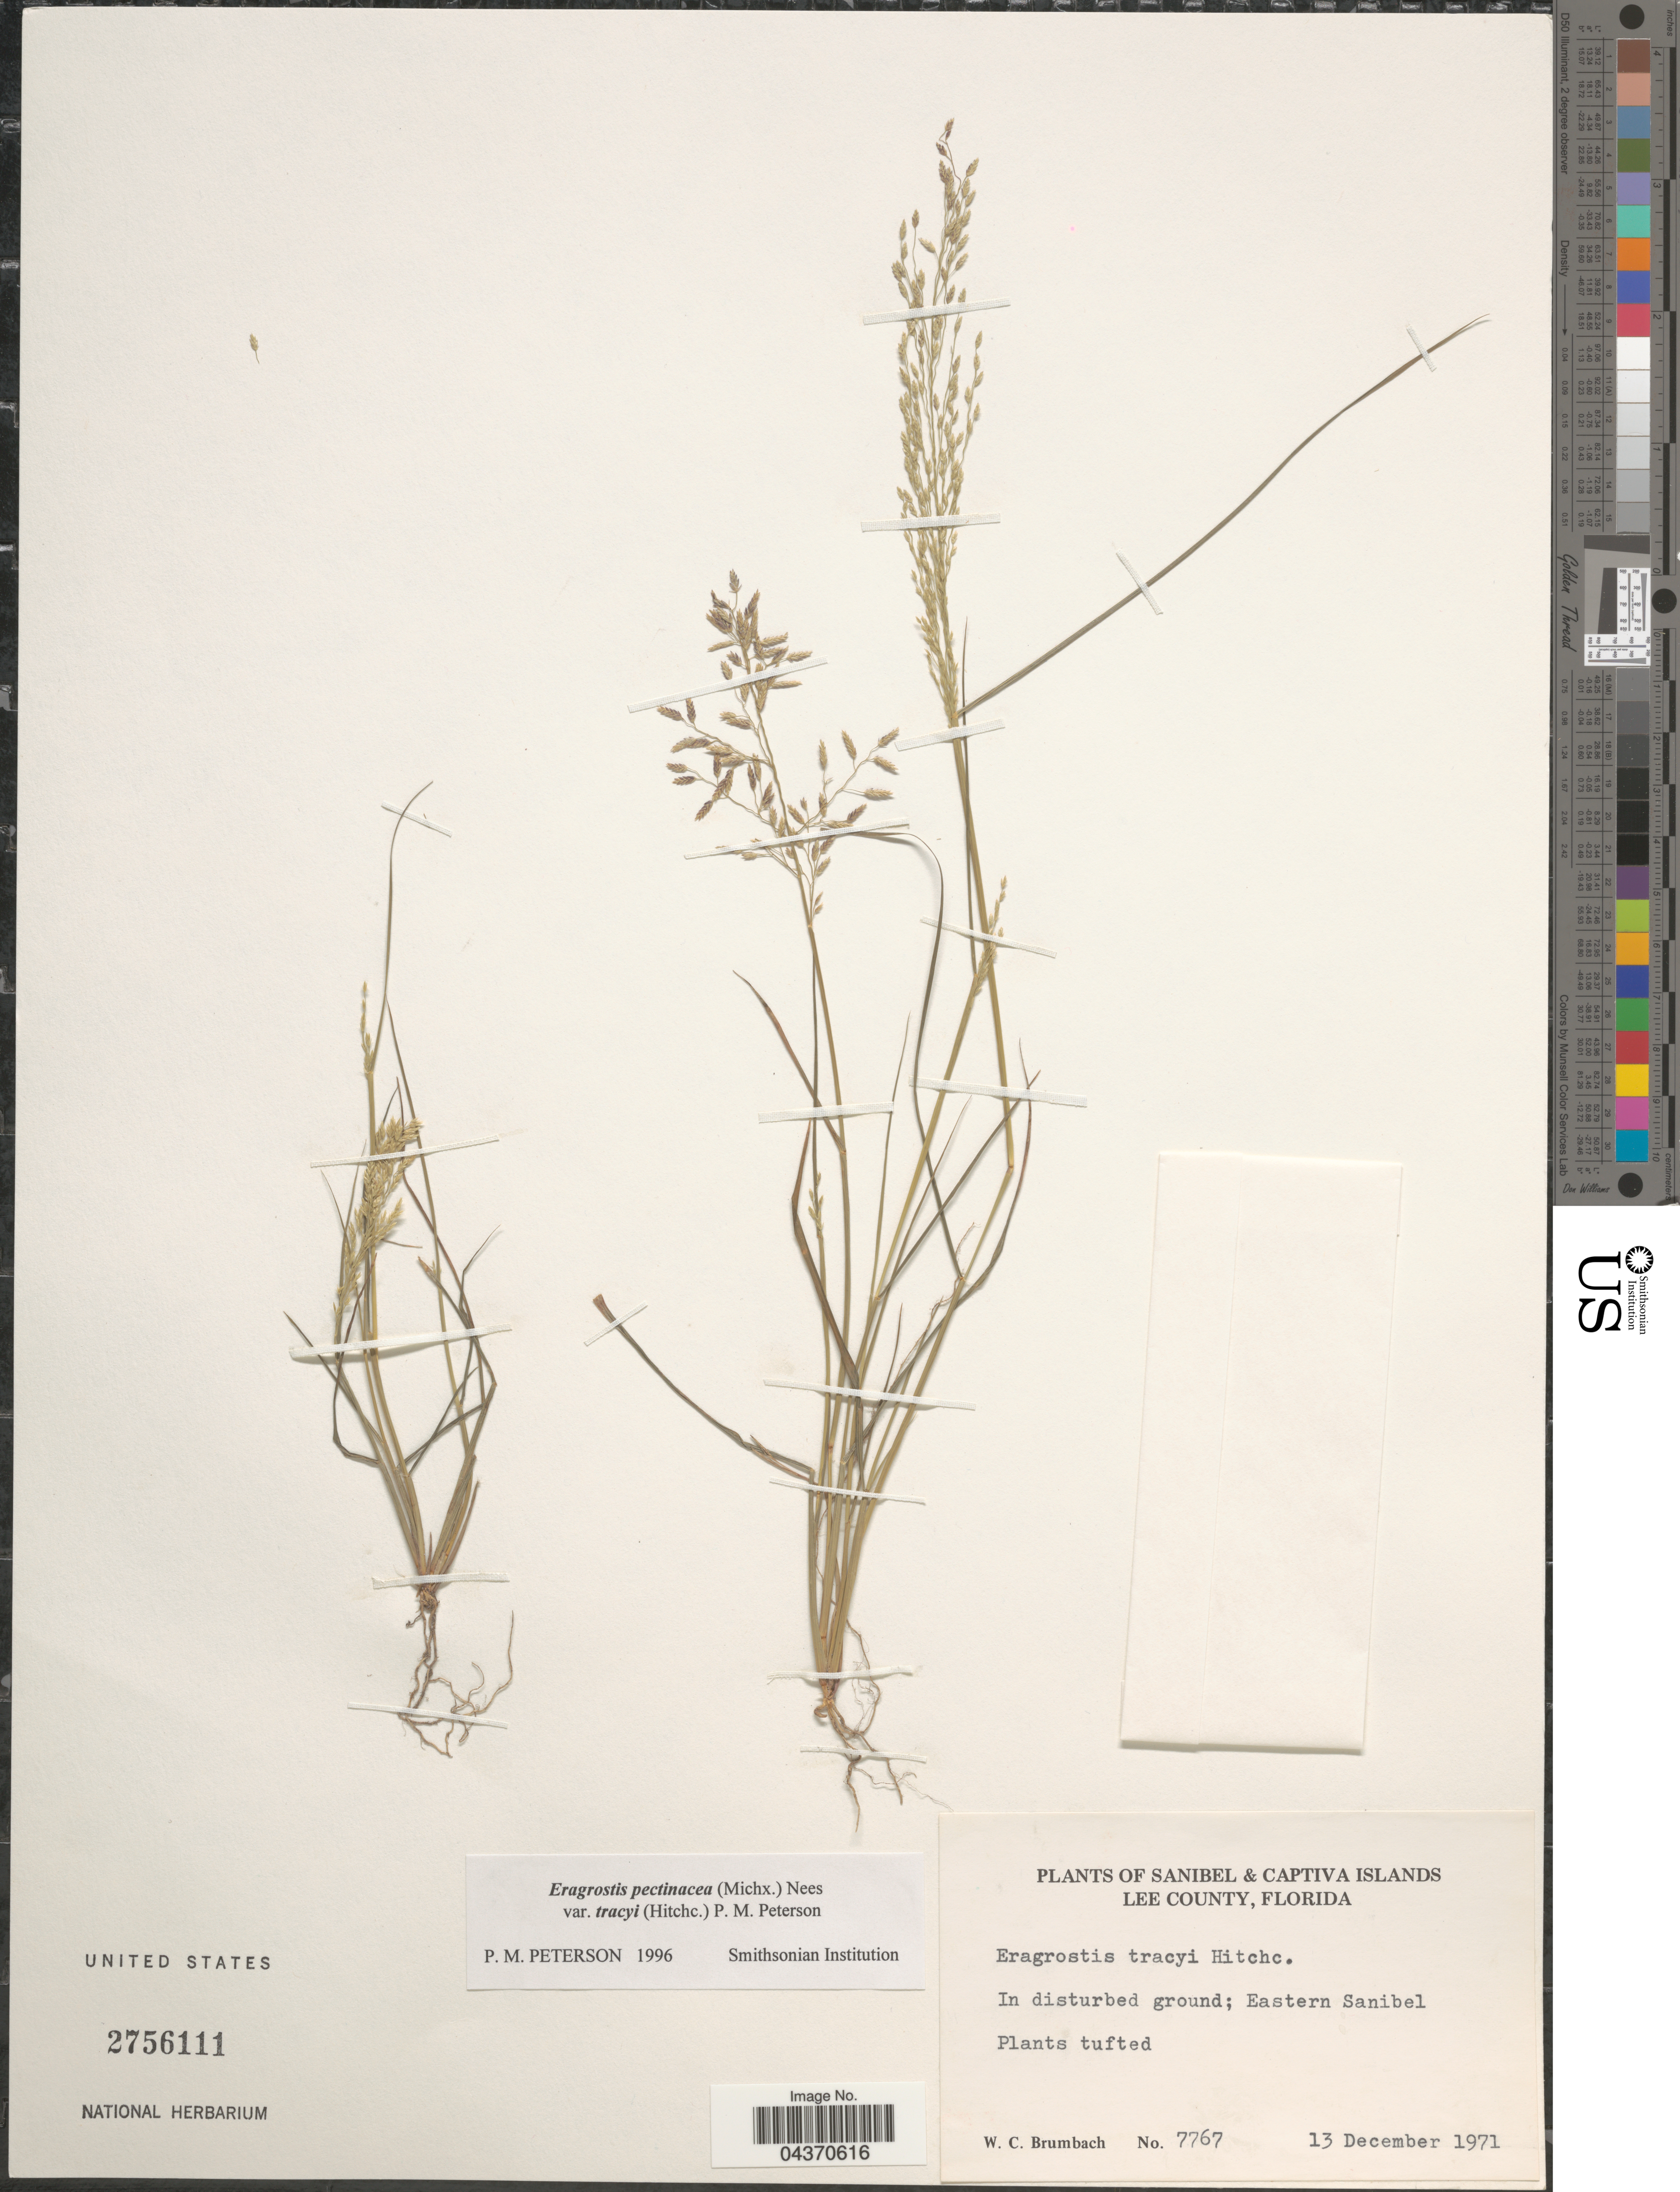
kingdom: Plantae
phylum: Tracheophyta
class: Liliopsida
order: Poales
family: Poaceae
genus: Eragrostis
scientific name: Eragrostis pectinacea var. tracyi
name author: (Hitchc.) P.M. Peterson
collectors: W. C. Brumbach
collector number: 7767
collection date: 1971-12-13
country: United States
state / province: Florida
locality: Sanibel & Captiva Islands. Lee County. In disturbed ground; Eastern Sanibel.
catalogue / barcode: US 2756111